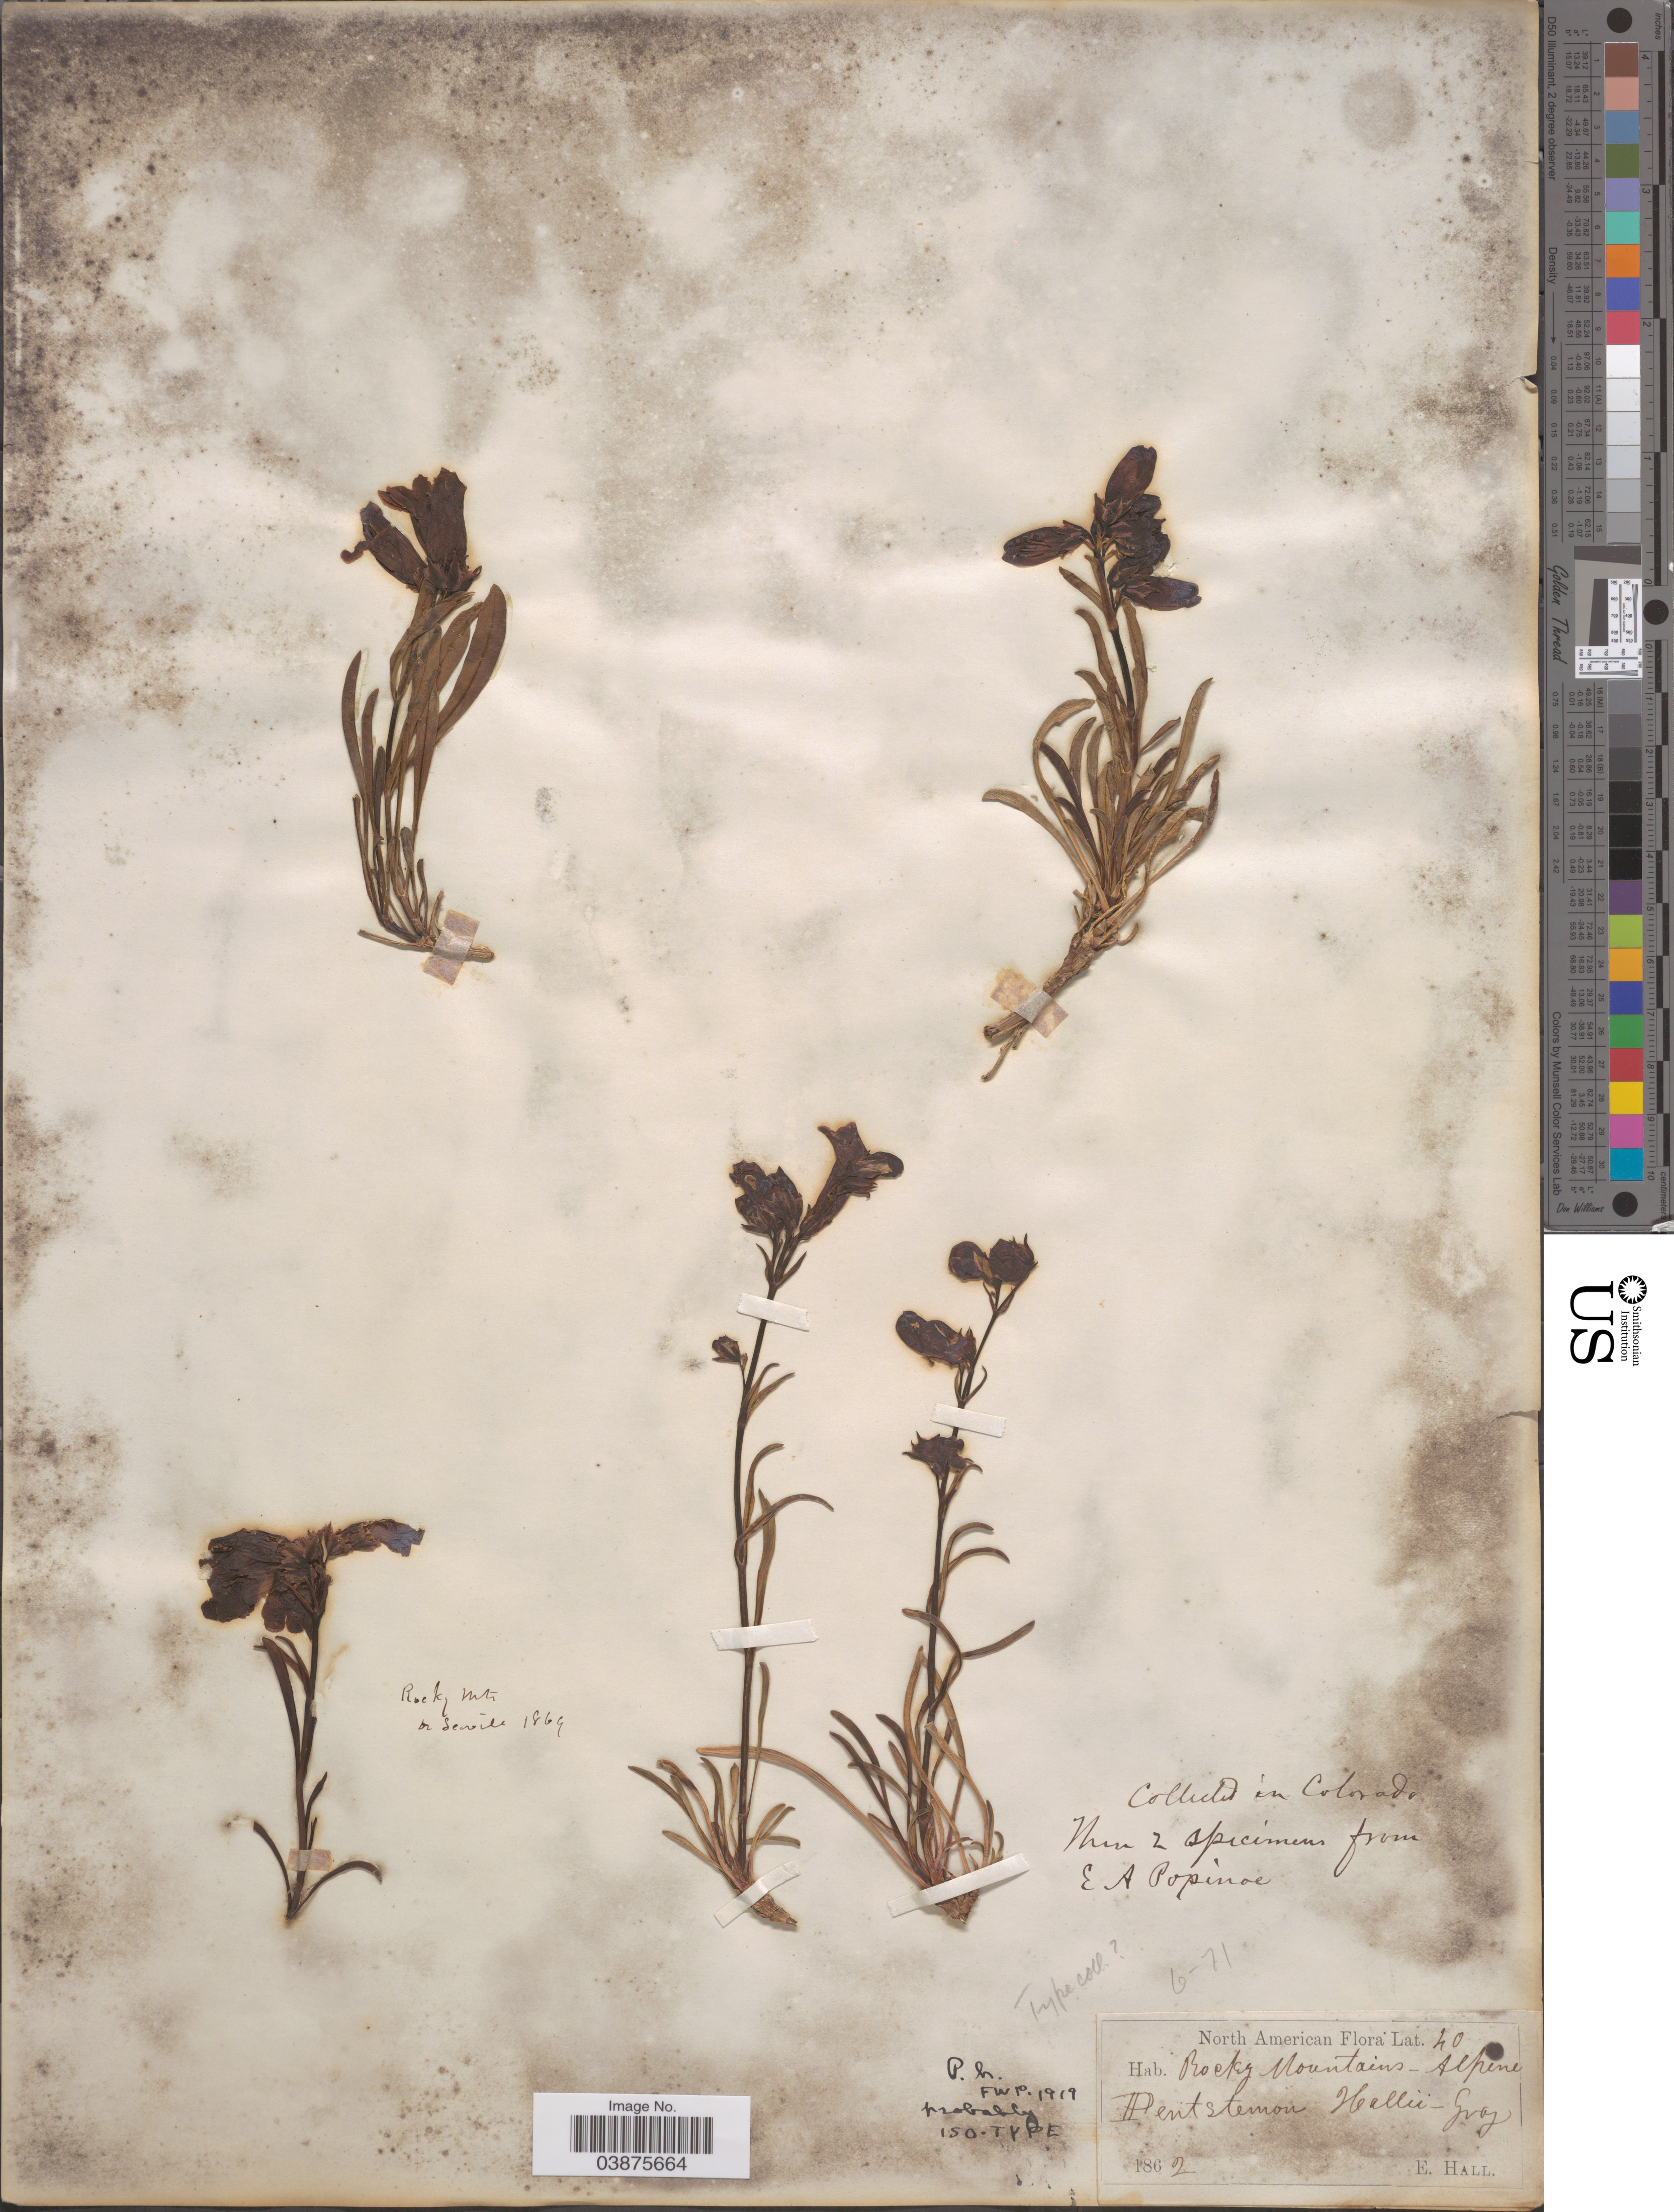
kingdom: Plantae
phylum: Tracheophyta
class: Magnoliopsida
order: Lamiales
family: Plantaginaceae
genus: Penstemon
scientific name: Penstemon hallii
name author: A. Gray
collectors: E. Hall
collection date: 1862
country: United States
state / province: Colorado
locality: Rocky Mountains - Alpine.